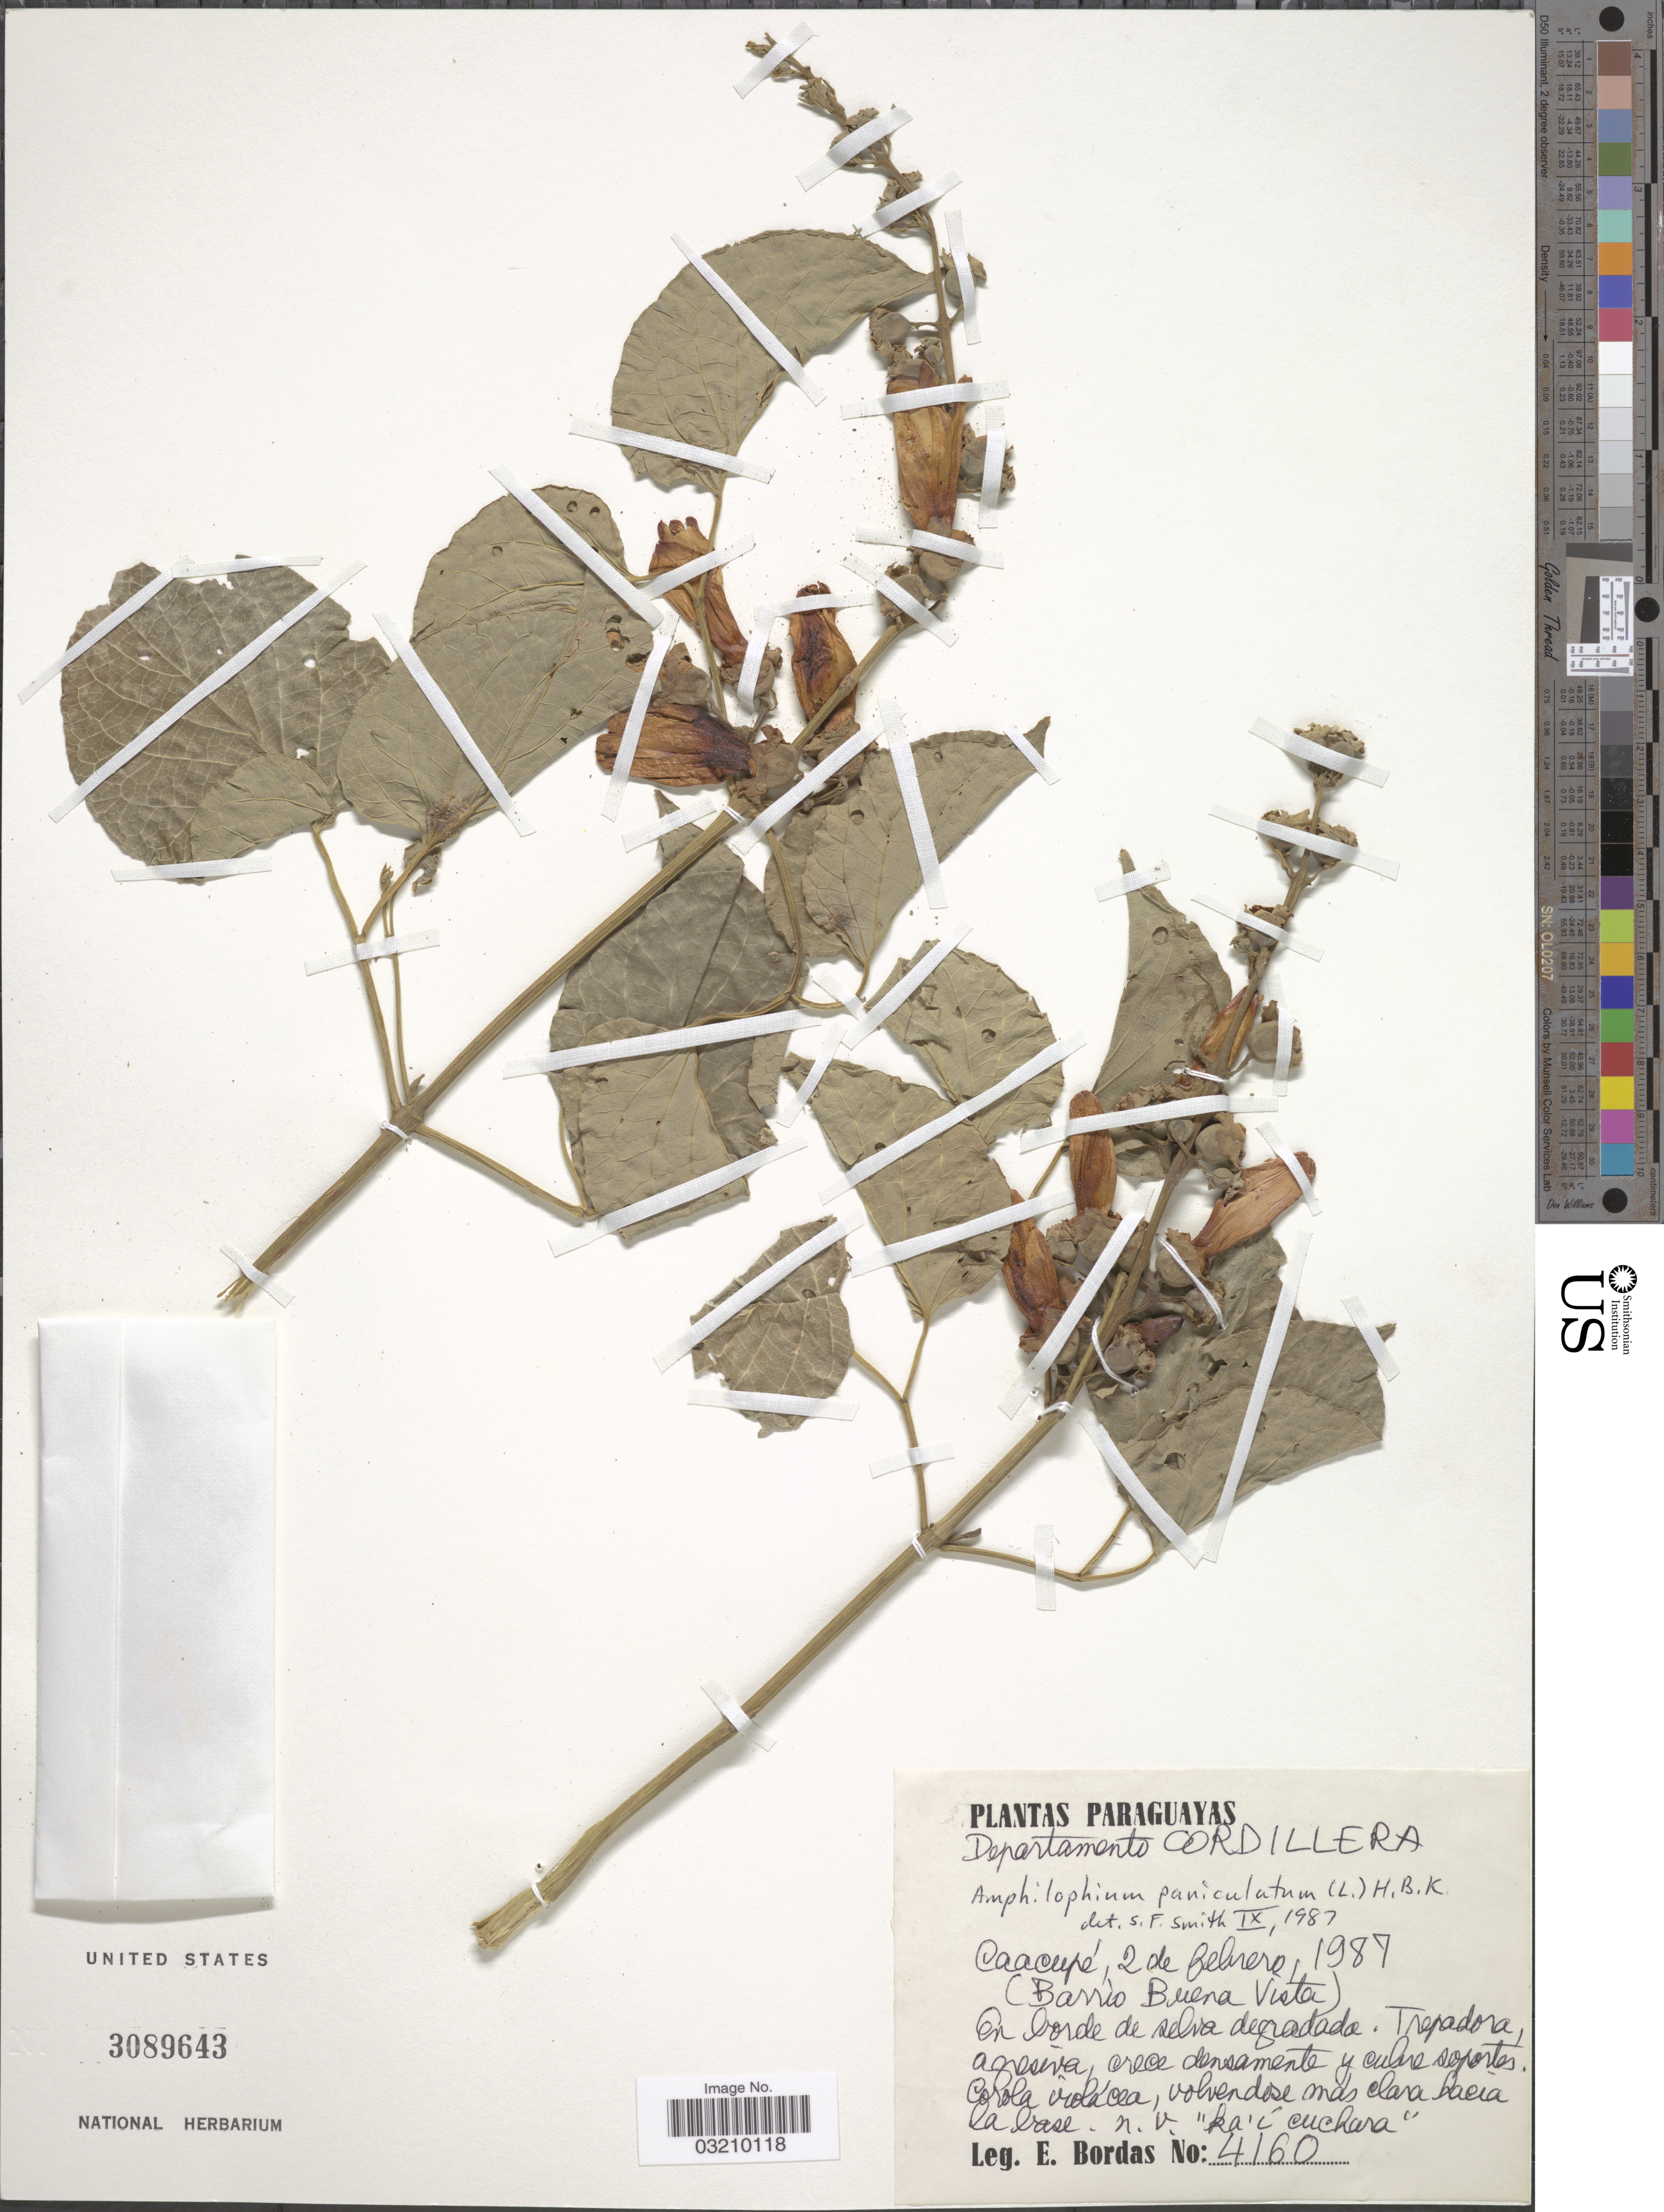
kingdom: Plantae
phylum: Tracheophyta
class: Magnoliopsida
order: Lamiales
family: Bignoniaceae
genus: Amphilophium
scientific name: Amphilophium paniculatum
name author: (L.) Kunth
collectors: E. Bordas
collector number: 4160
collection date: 1987-02-02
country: Paraguay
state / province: Cordillera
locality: Departamento Cordillera. Caacupé. (Barrìo Buena Vista).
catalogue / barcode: US 3089643